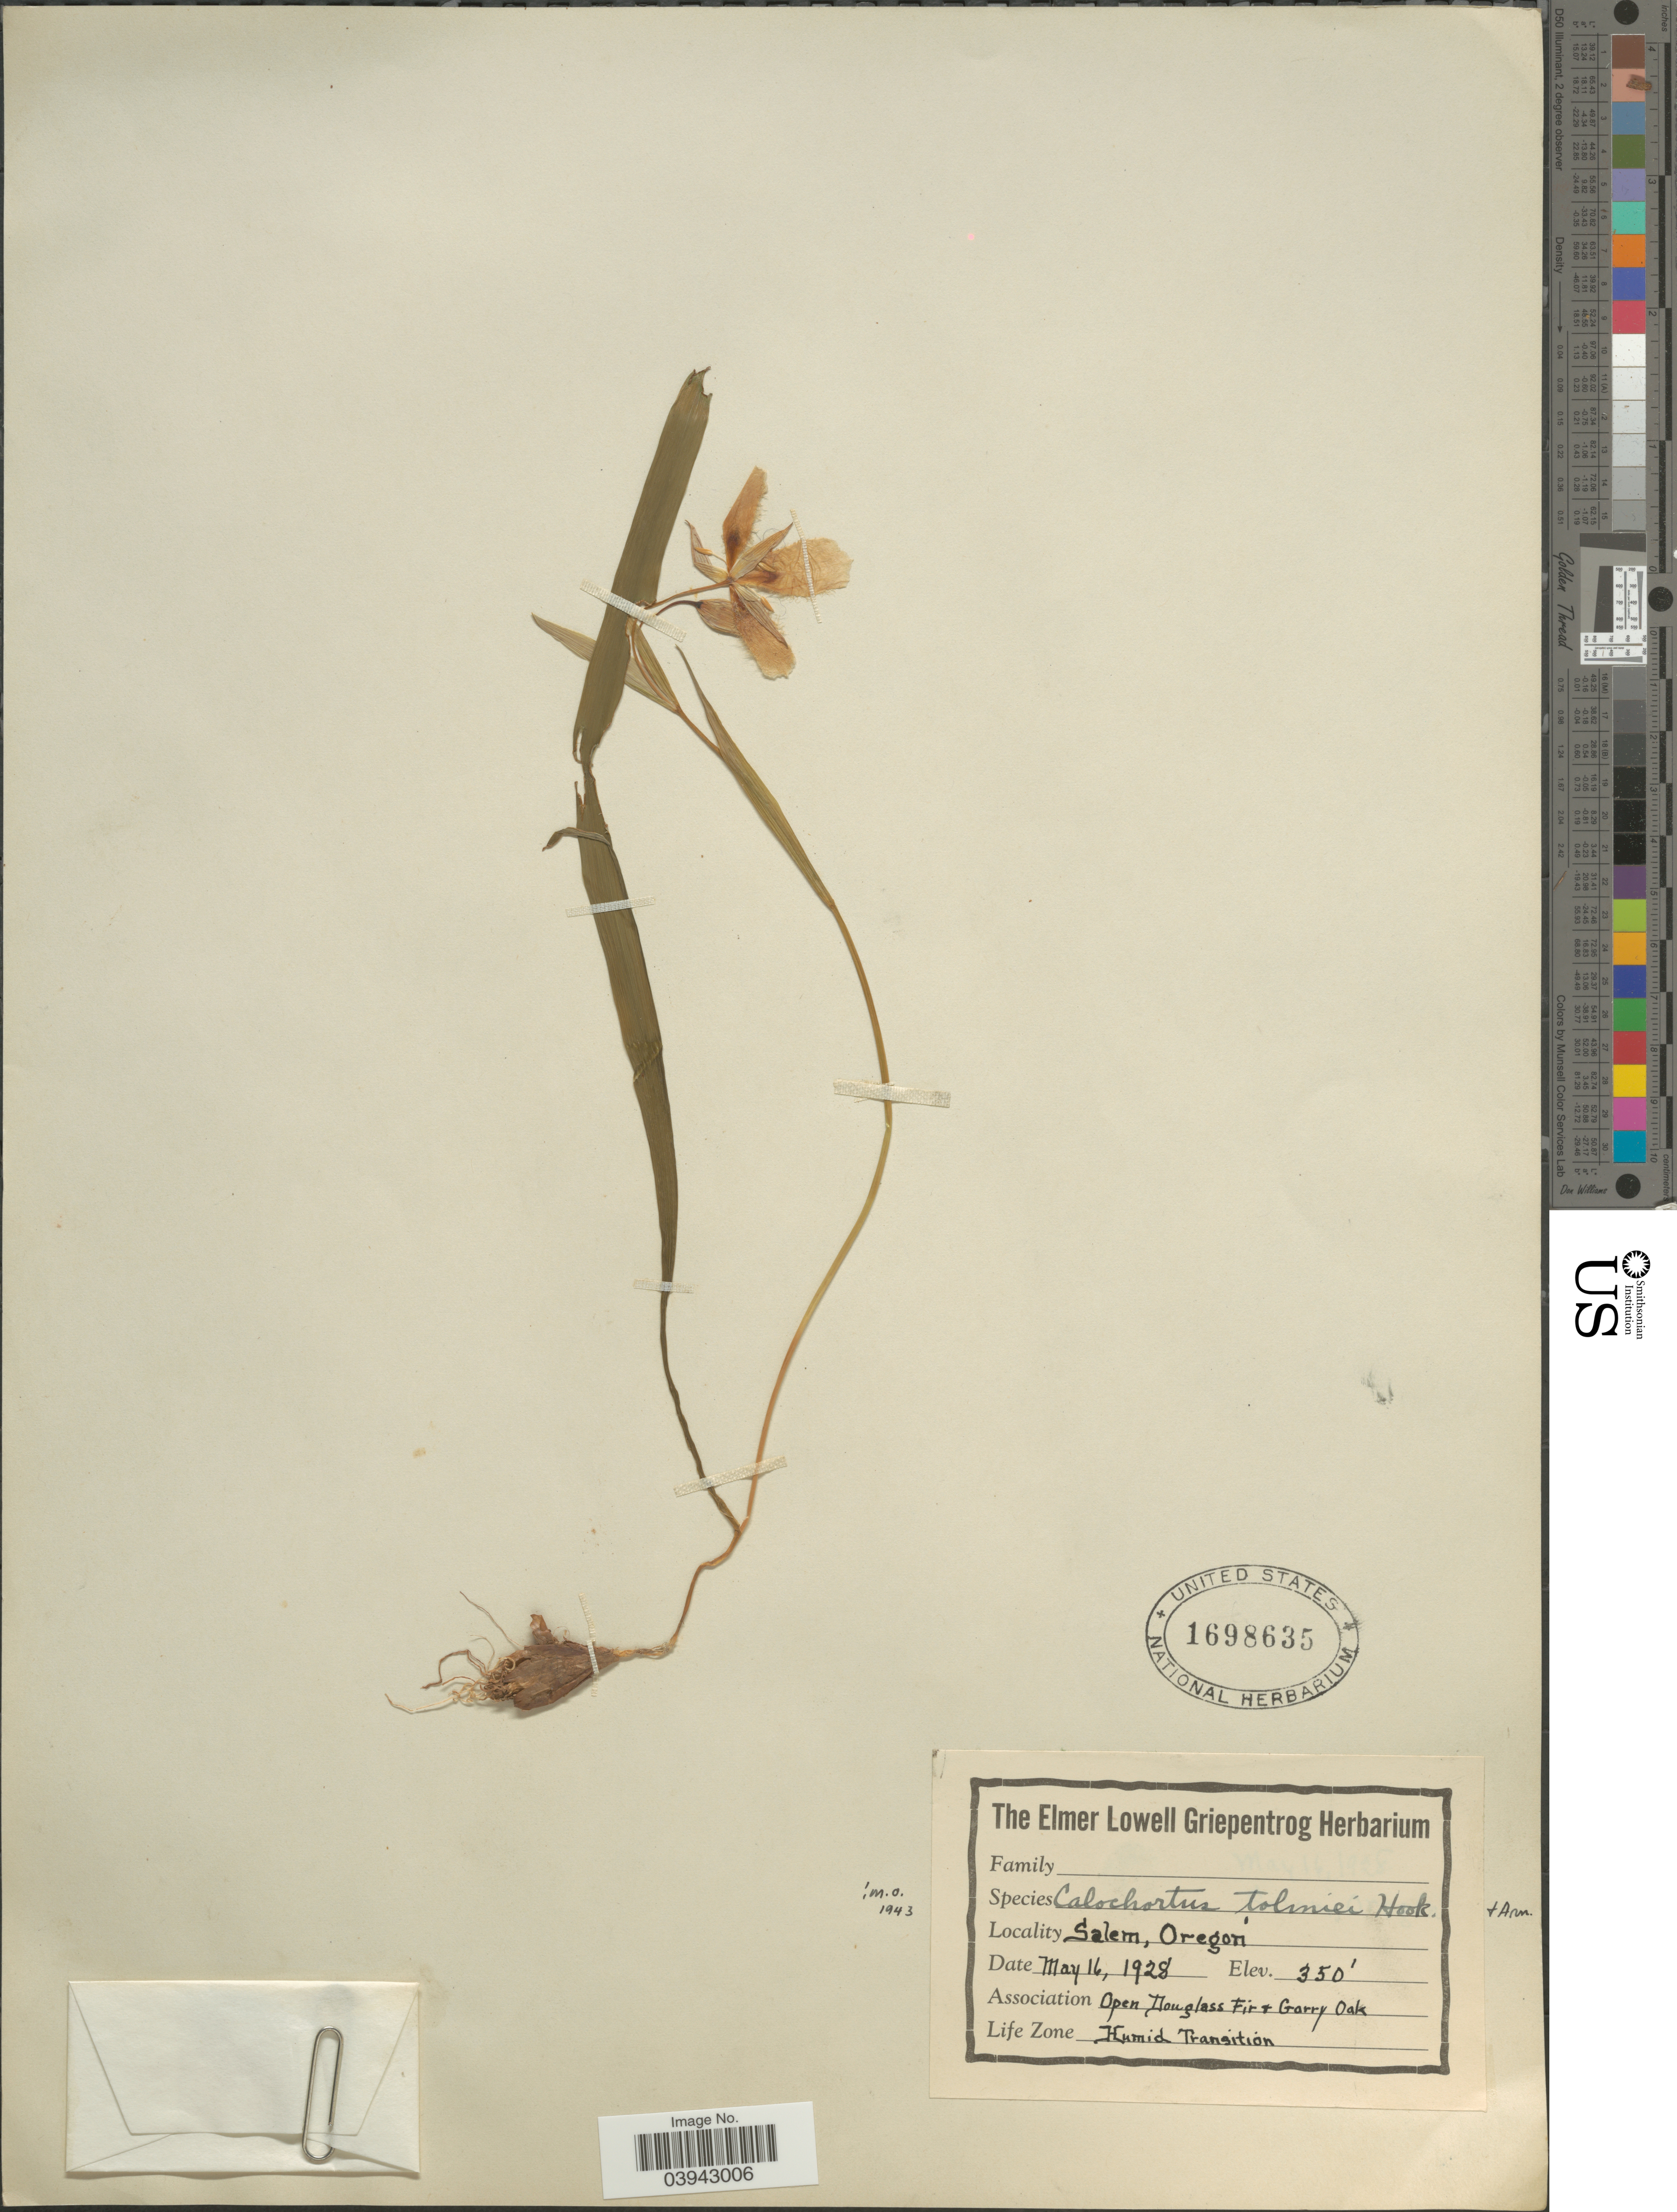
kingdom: Plantae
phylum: Tracheophyta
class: Liliopsida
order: Liliales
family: Liliaceae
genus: Calochortus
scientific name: Calochortus tolmiei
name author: Hook. & Arn.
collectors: Ex herb. The Elmer Lowell Griepentrog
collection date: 1928-05-16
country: United States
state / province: Oregon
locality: Salem. Open Douglas Fir & Garry Oak. Life Zone Humid Transition.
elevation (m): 107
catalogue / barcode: US 1698635